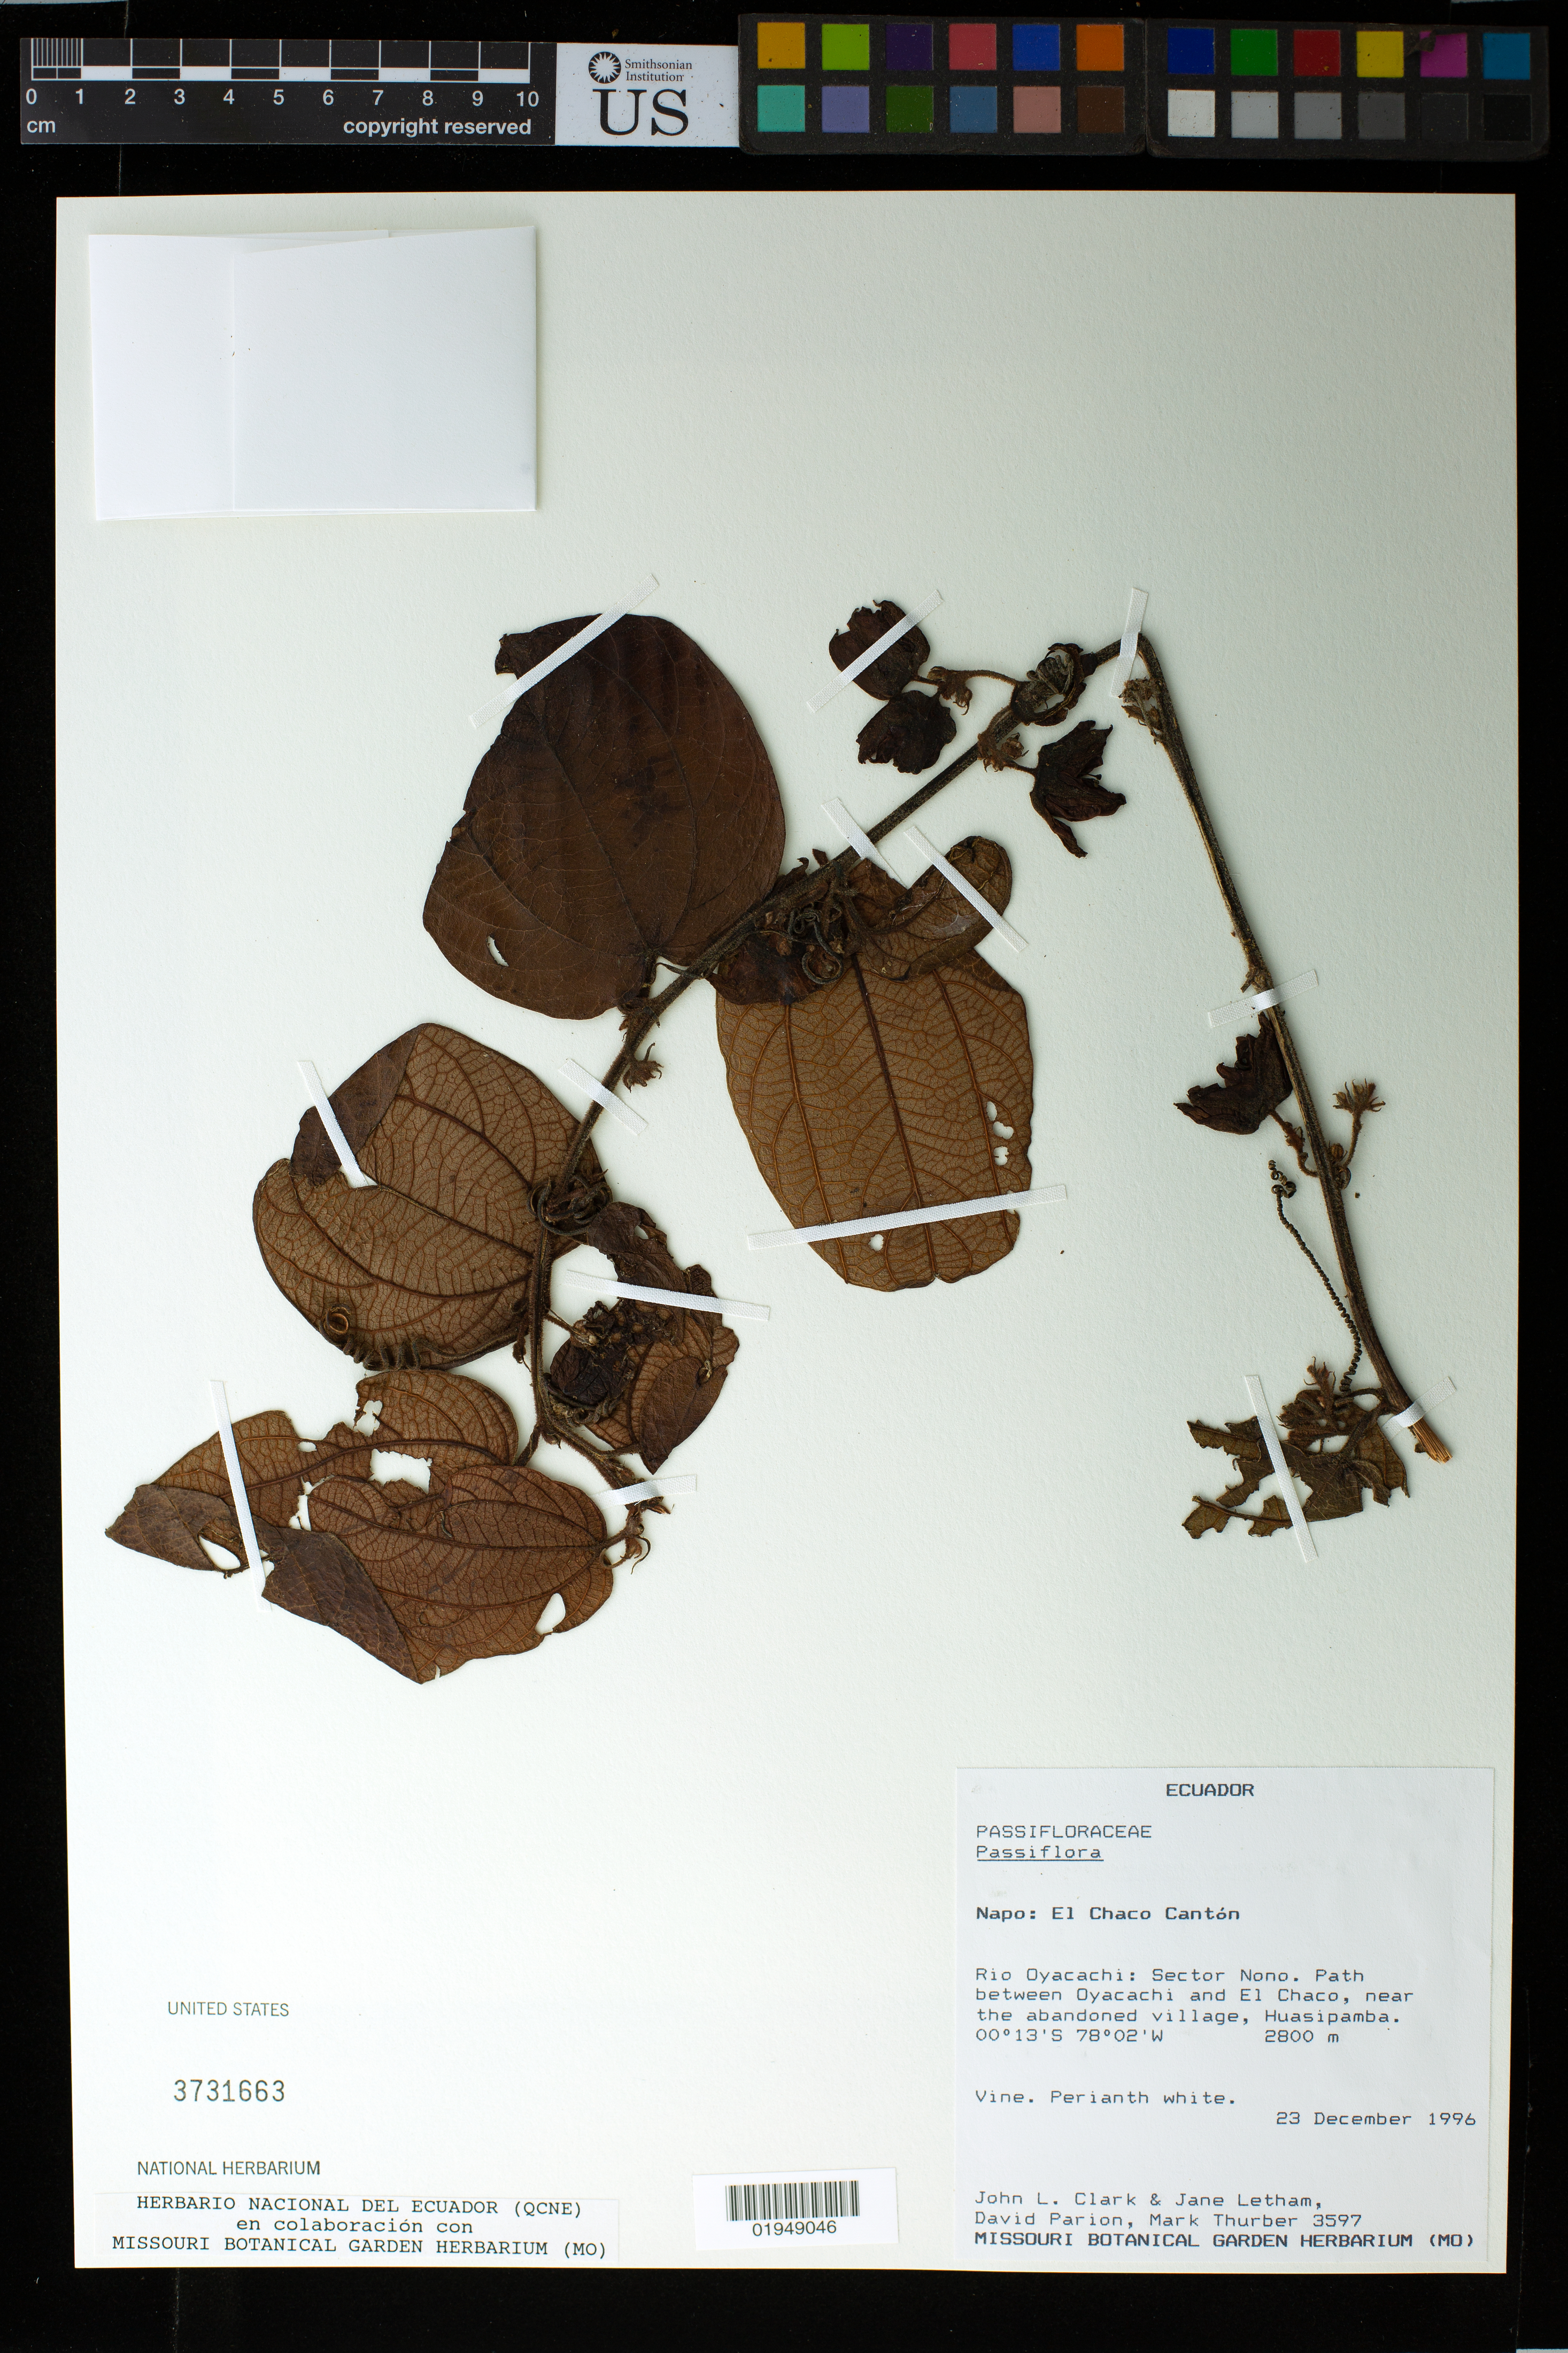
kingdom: Plantae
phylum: Tracheophyta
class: Magnoliopsida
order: Malpighiales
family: Passifloraceae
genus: Passiflora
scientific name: Passiflora sp.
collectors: J. L. Clark, J. Letham, D. Parion & M. Thurber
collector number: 3597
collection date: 1996-12-23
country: Ecuador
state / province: Napo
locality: El Chaco Cantón. Rio Oyacachi: Sector Nono. Path between Oyacachi and El Chaco, near the abandoned village, Huasipamba.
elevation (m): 2800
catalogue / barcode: US 3731663